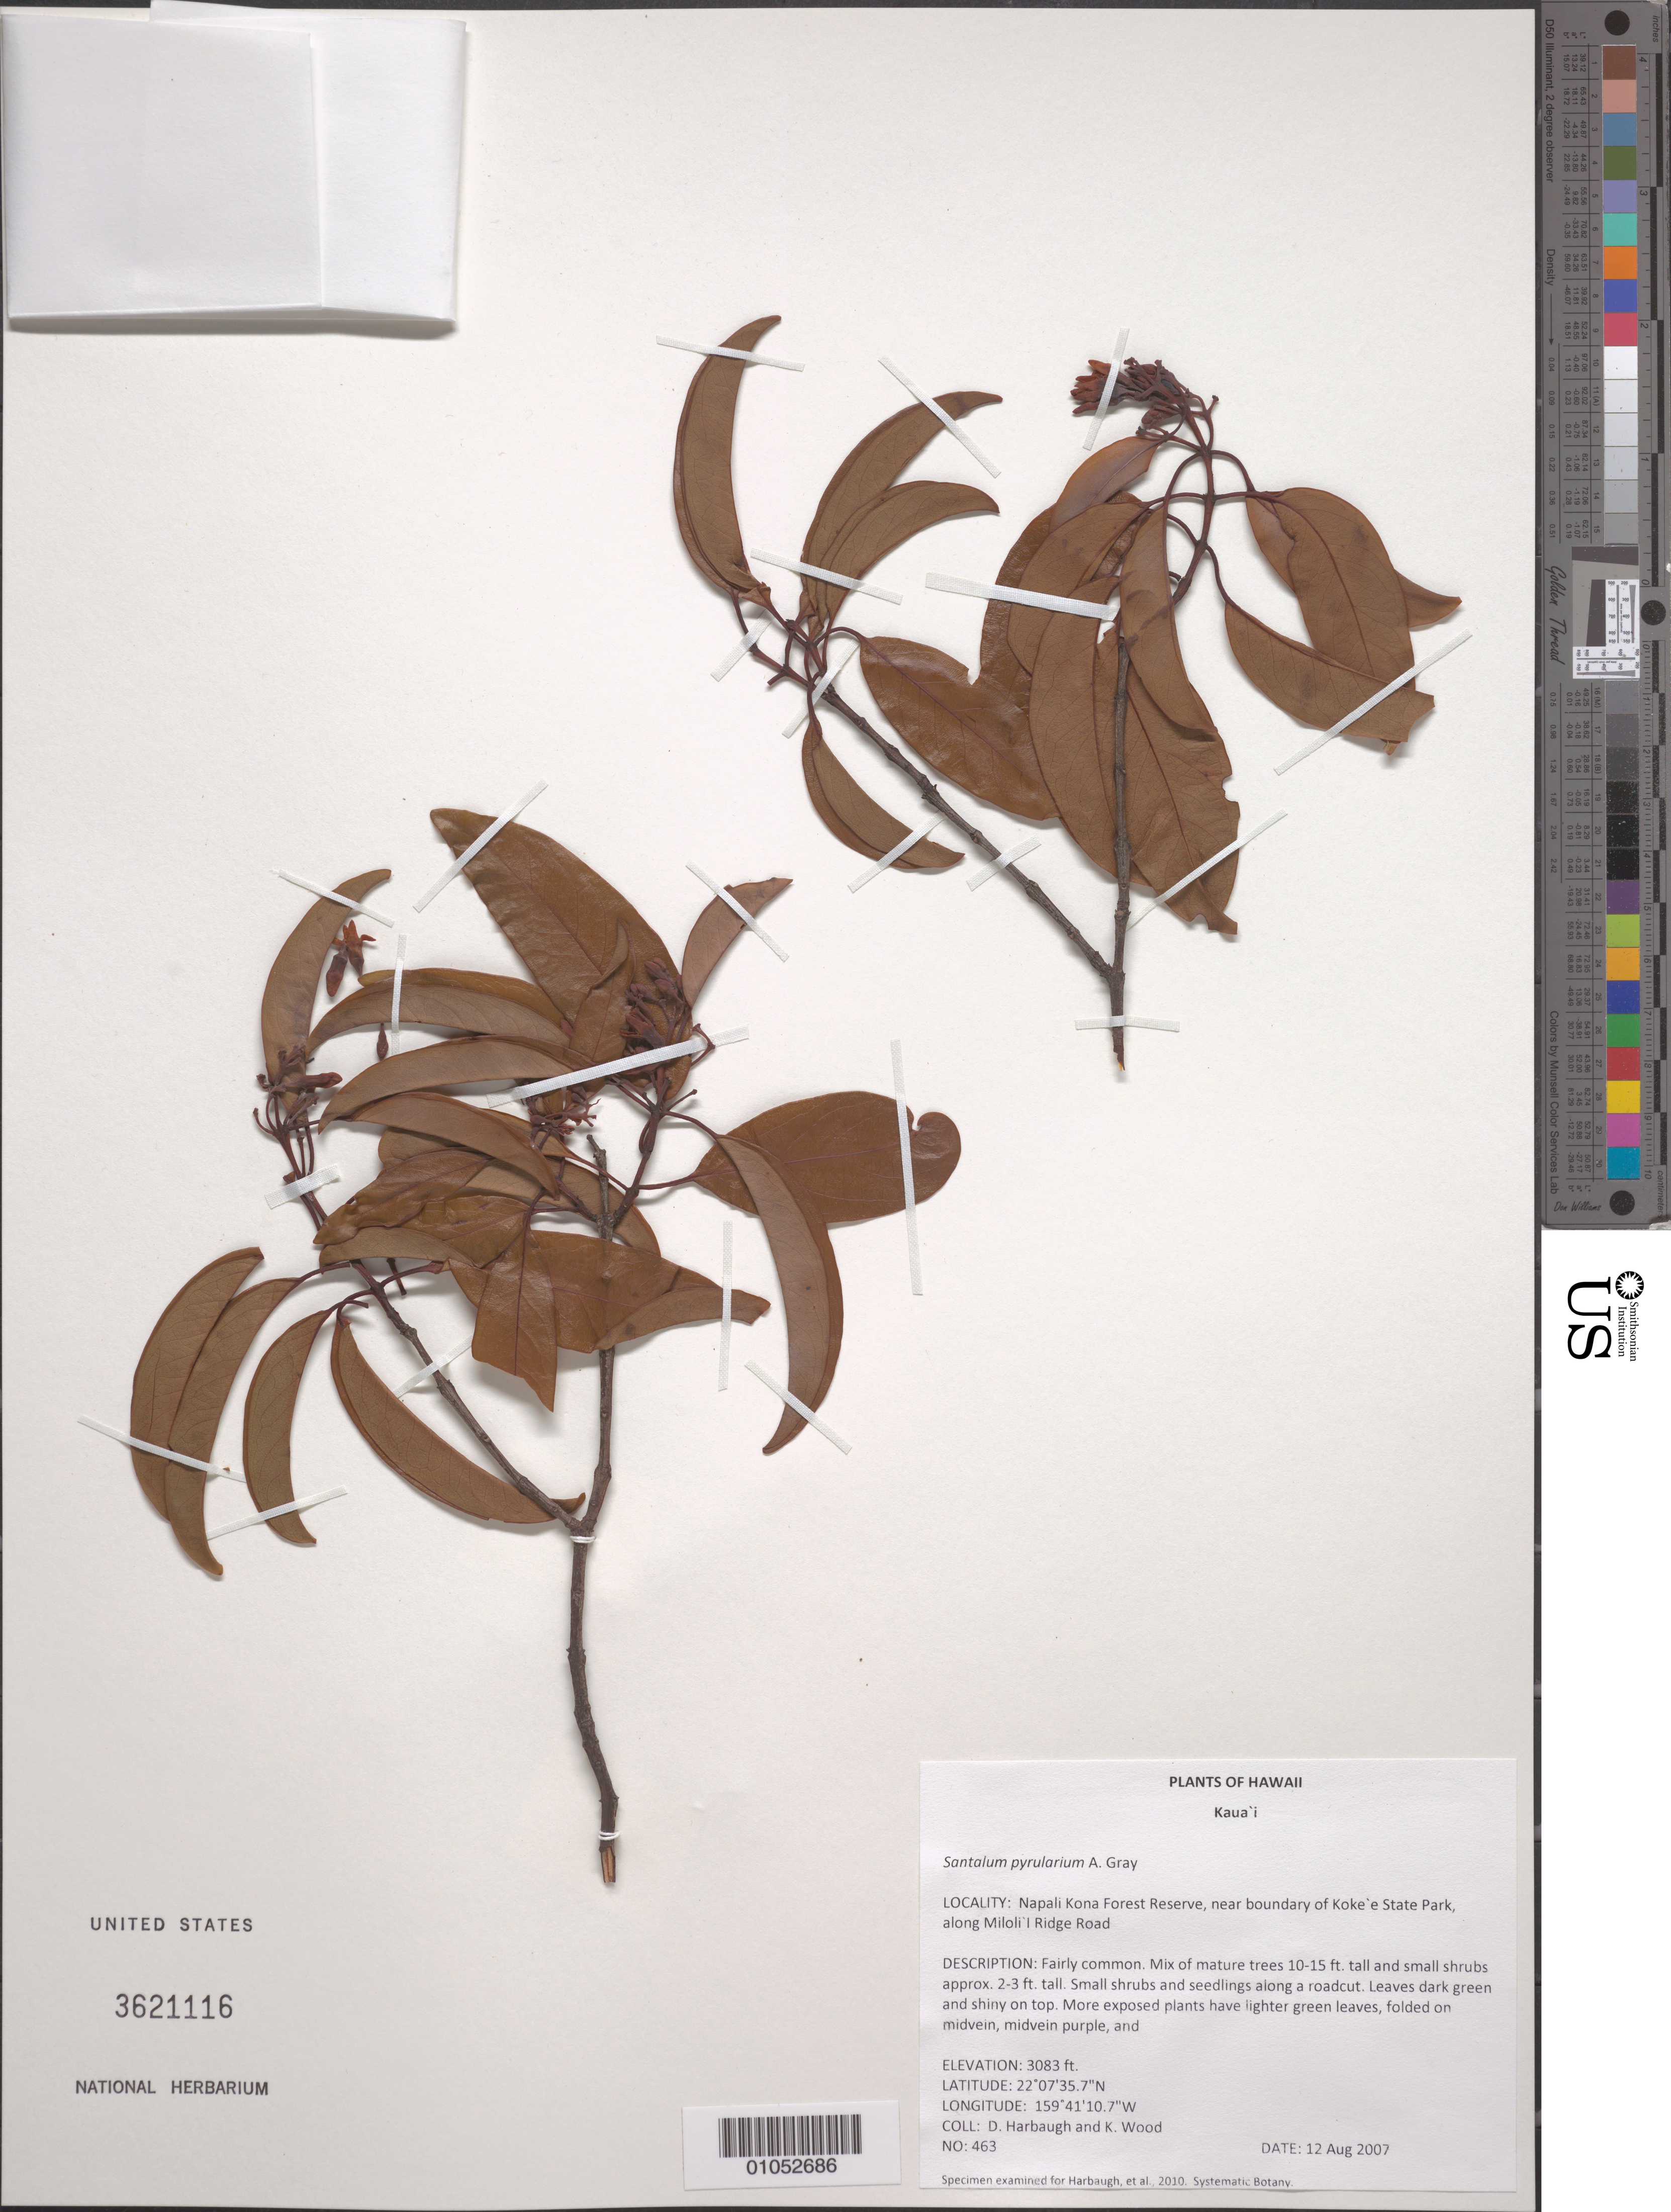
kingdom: Plantae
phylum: Tracheophyta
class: Magnoliopsida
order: Santalales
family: Santalaceae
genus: Santalum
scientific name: Santalum pyrularium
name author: A. Gray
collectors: D. Harbaugh & K. Wood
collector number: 463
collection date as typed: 12 Aug 2007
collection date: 2007-08-12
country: United States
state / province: Hawaii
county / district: Kauai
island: Kaua'i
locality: Napali Kona Forest Reserve, near boundary of Kokee State park along Milolil Ridge Road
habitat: Mixed mesic forest.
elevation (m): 940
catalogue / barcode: US 3621116